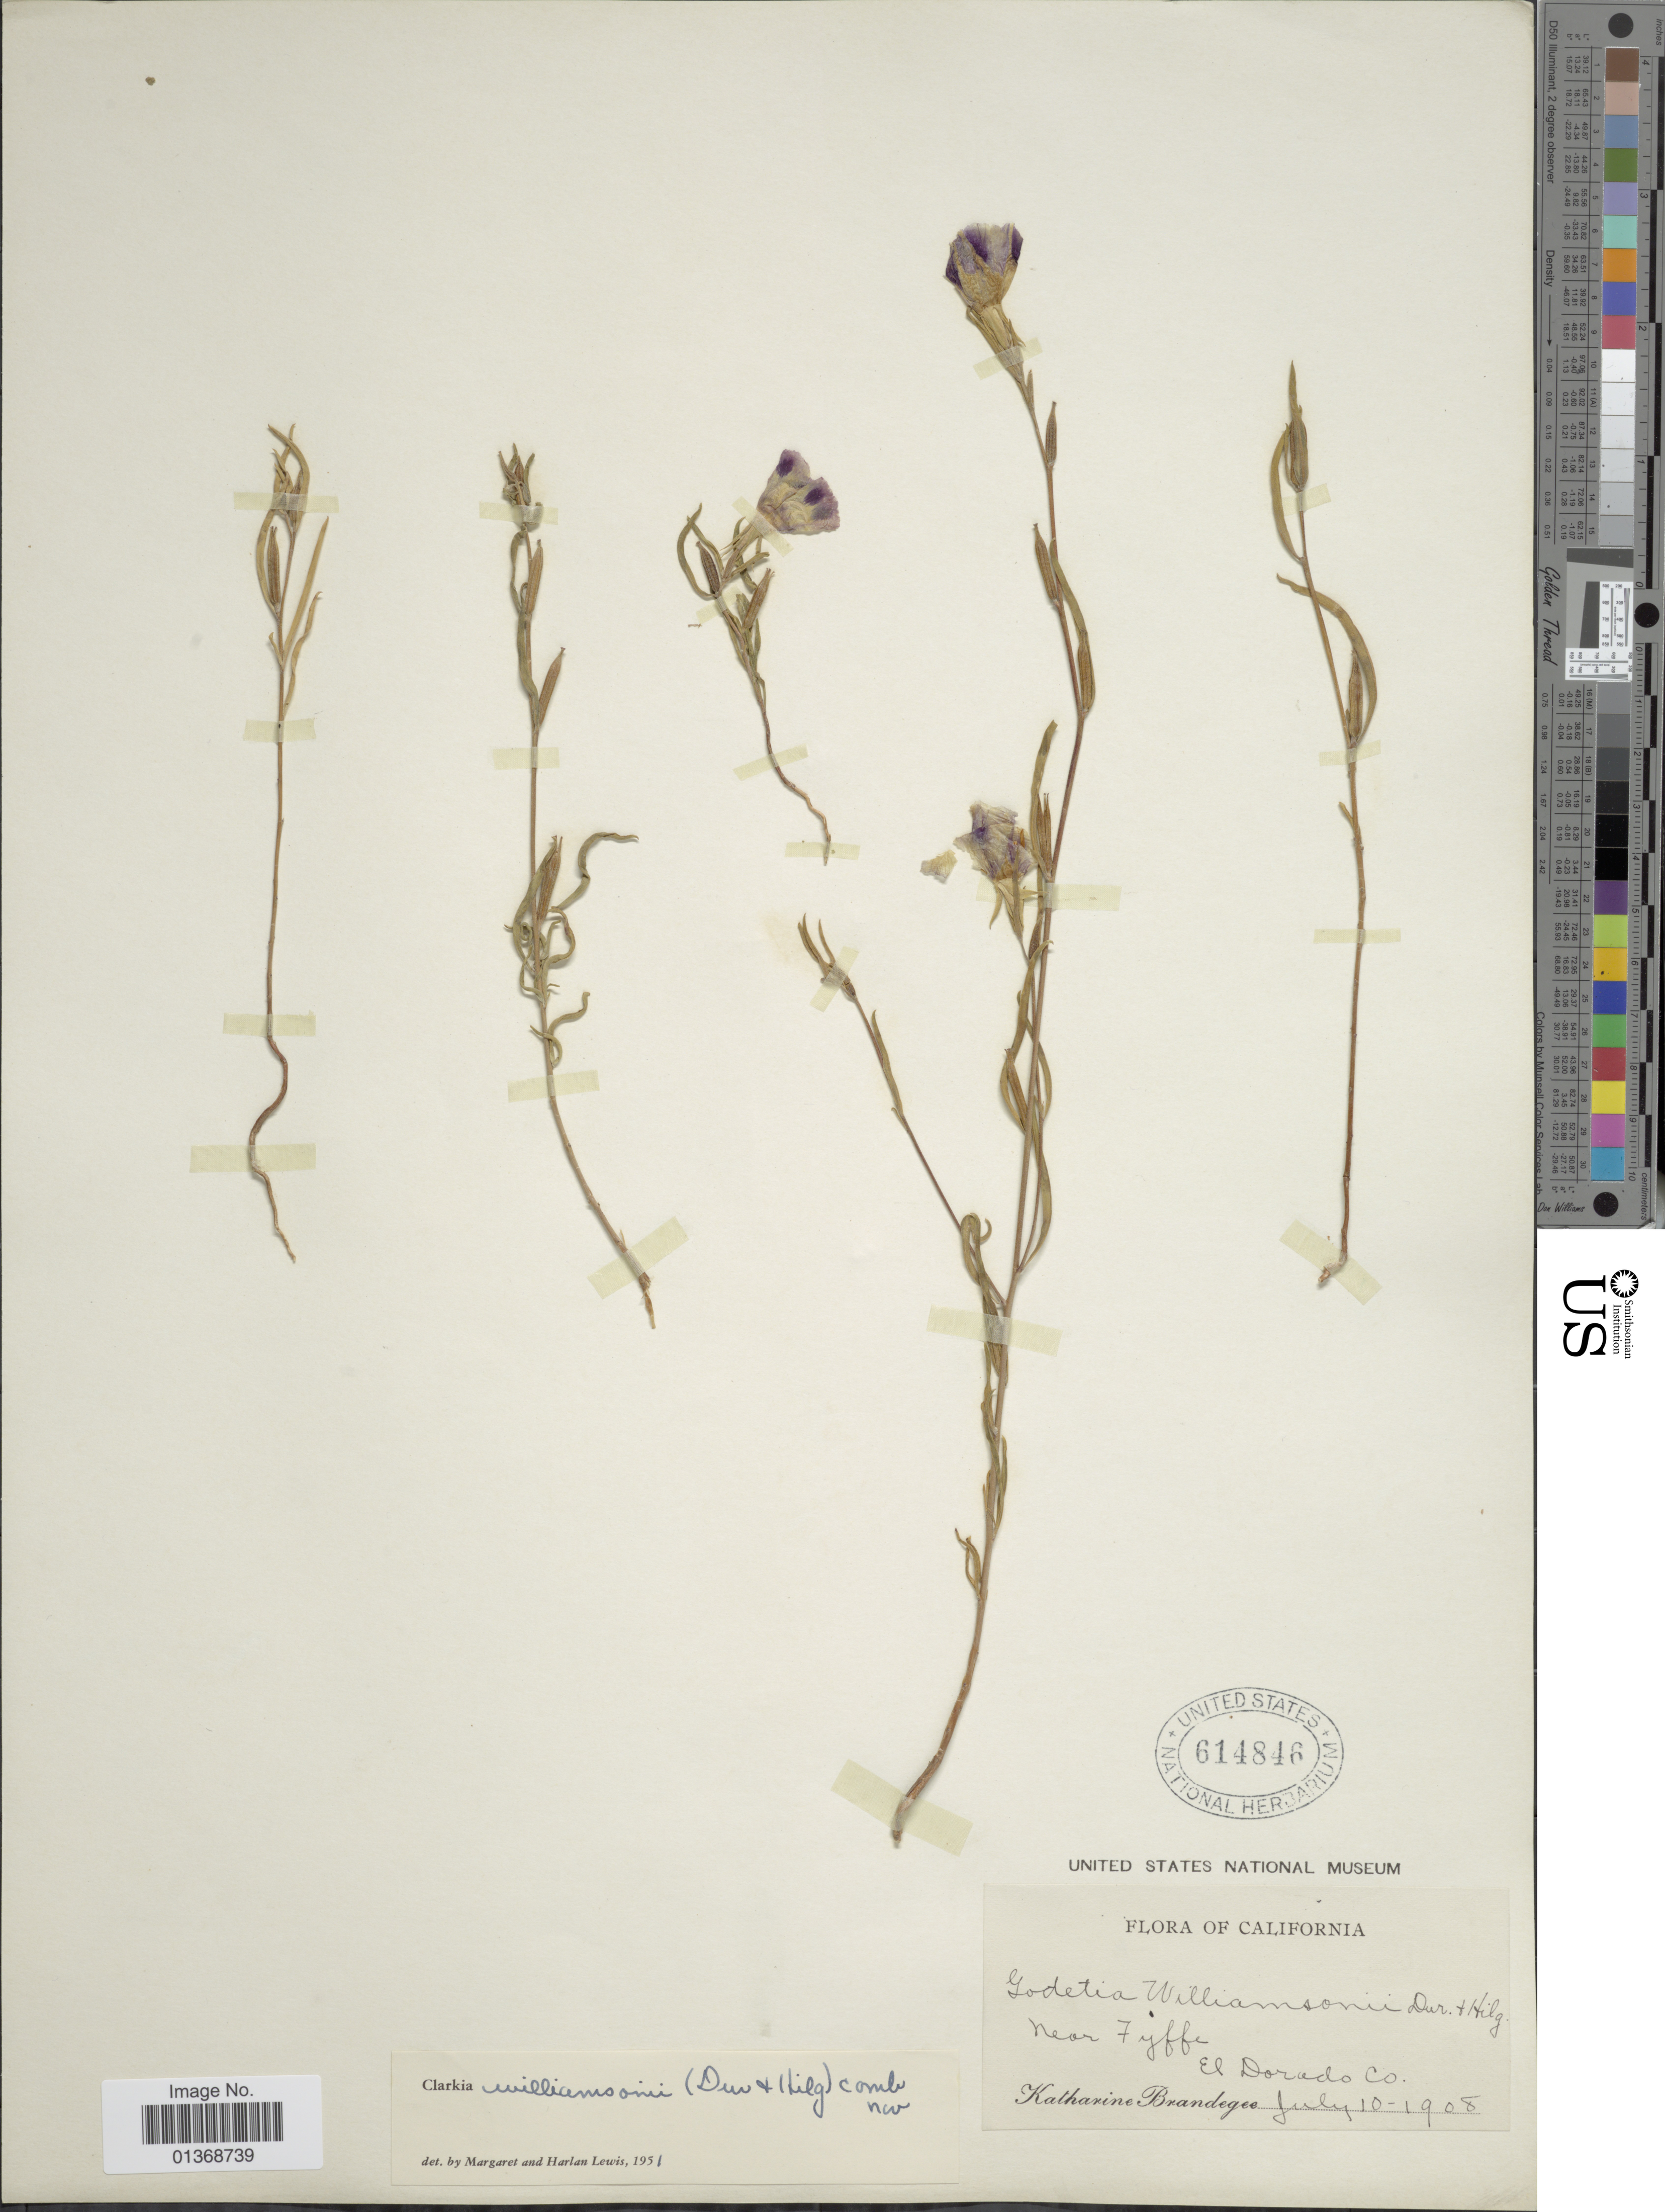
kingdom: Plantae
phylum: Tracheophyta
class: Magnoliopsida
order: Myrtales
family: Onagraceae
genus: Clarkia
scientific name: Clarkia williamsonii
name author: (Durand & Hilg.) F. H. Lewis & M.E. Lewis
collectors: M. K. Brandegee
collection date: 1908-07-10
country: United States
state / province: California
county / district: El Dorado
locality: Near Fyffe, El Dorado Co.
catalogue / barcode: US 614846